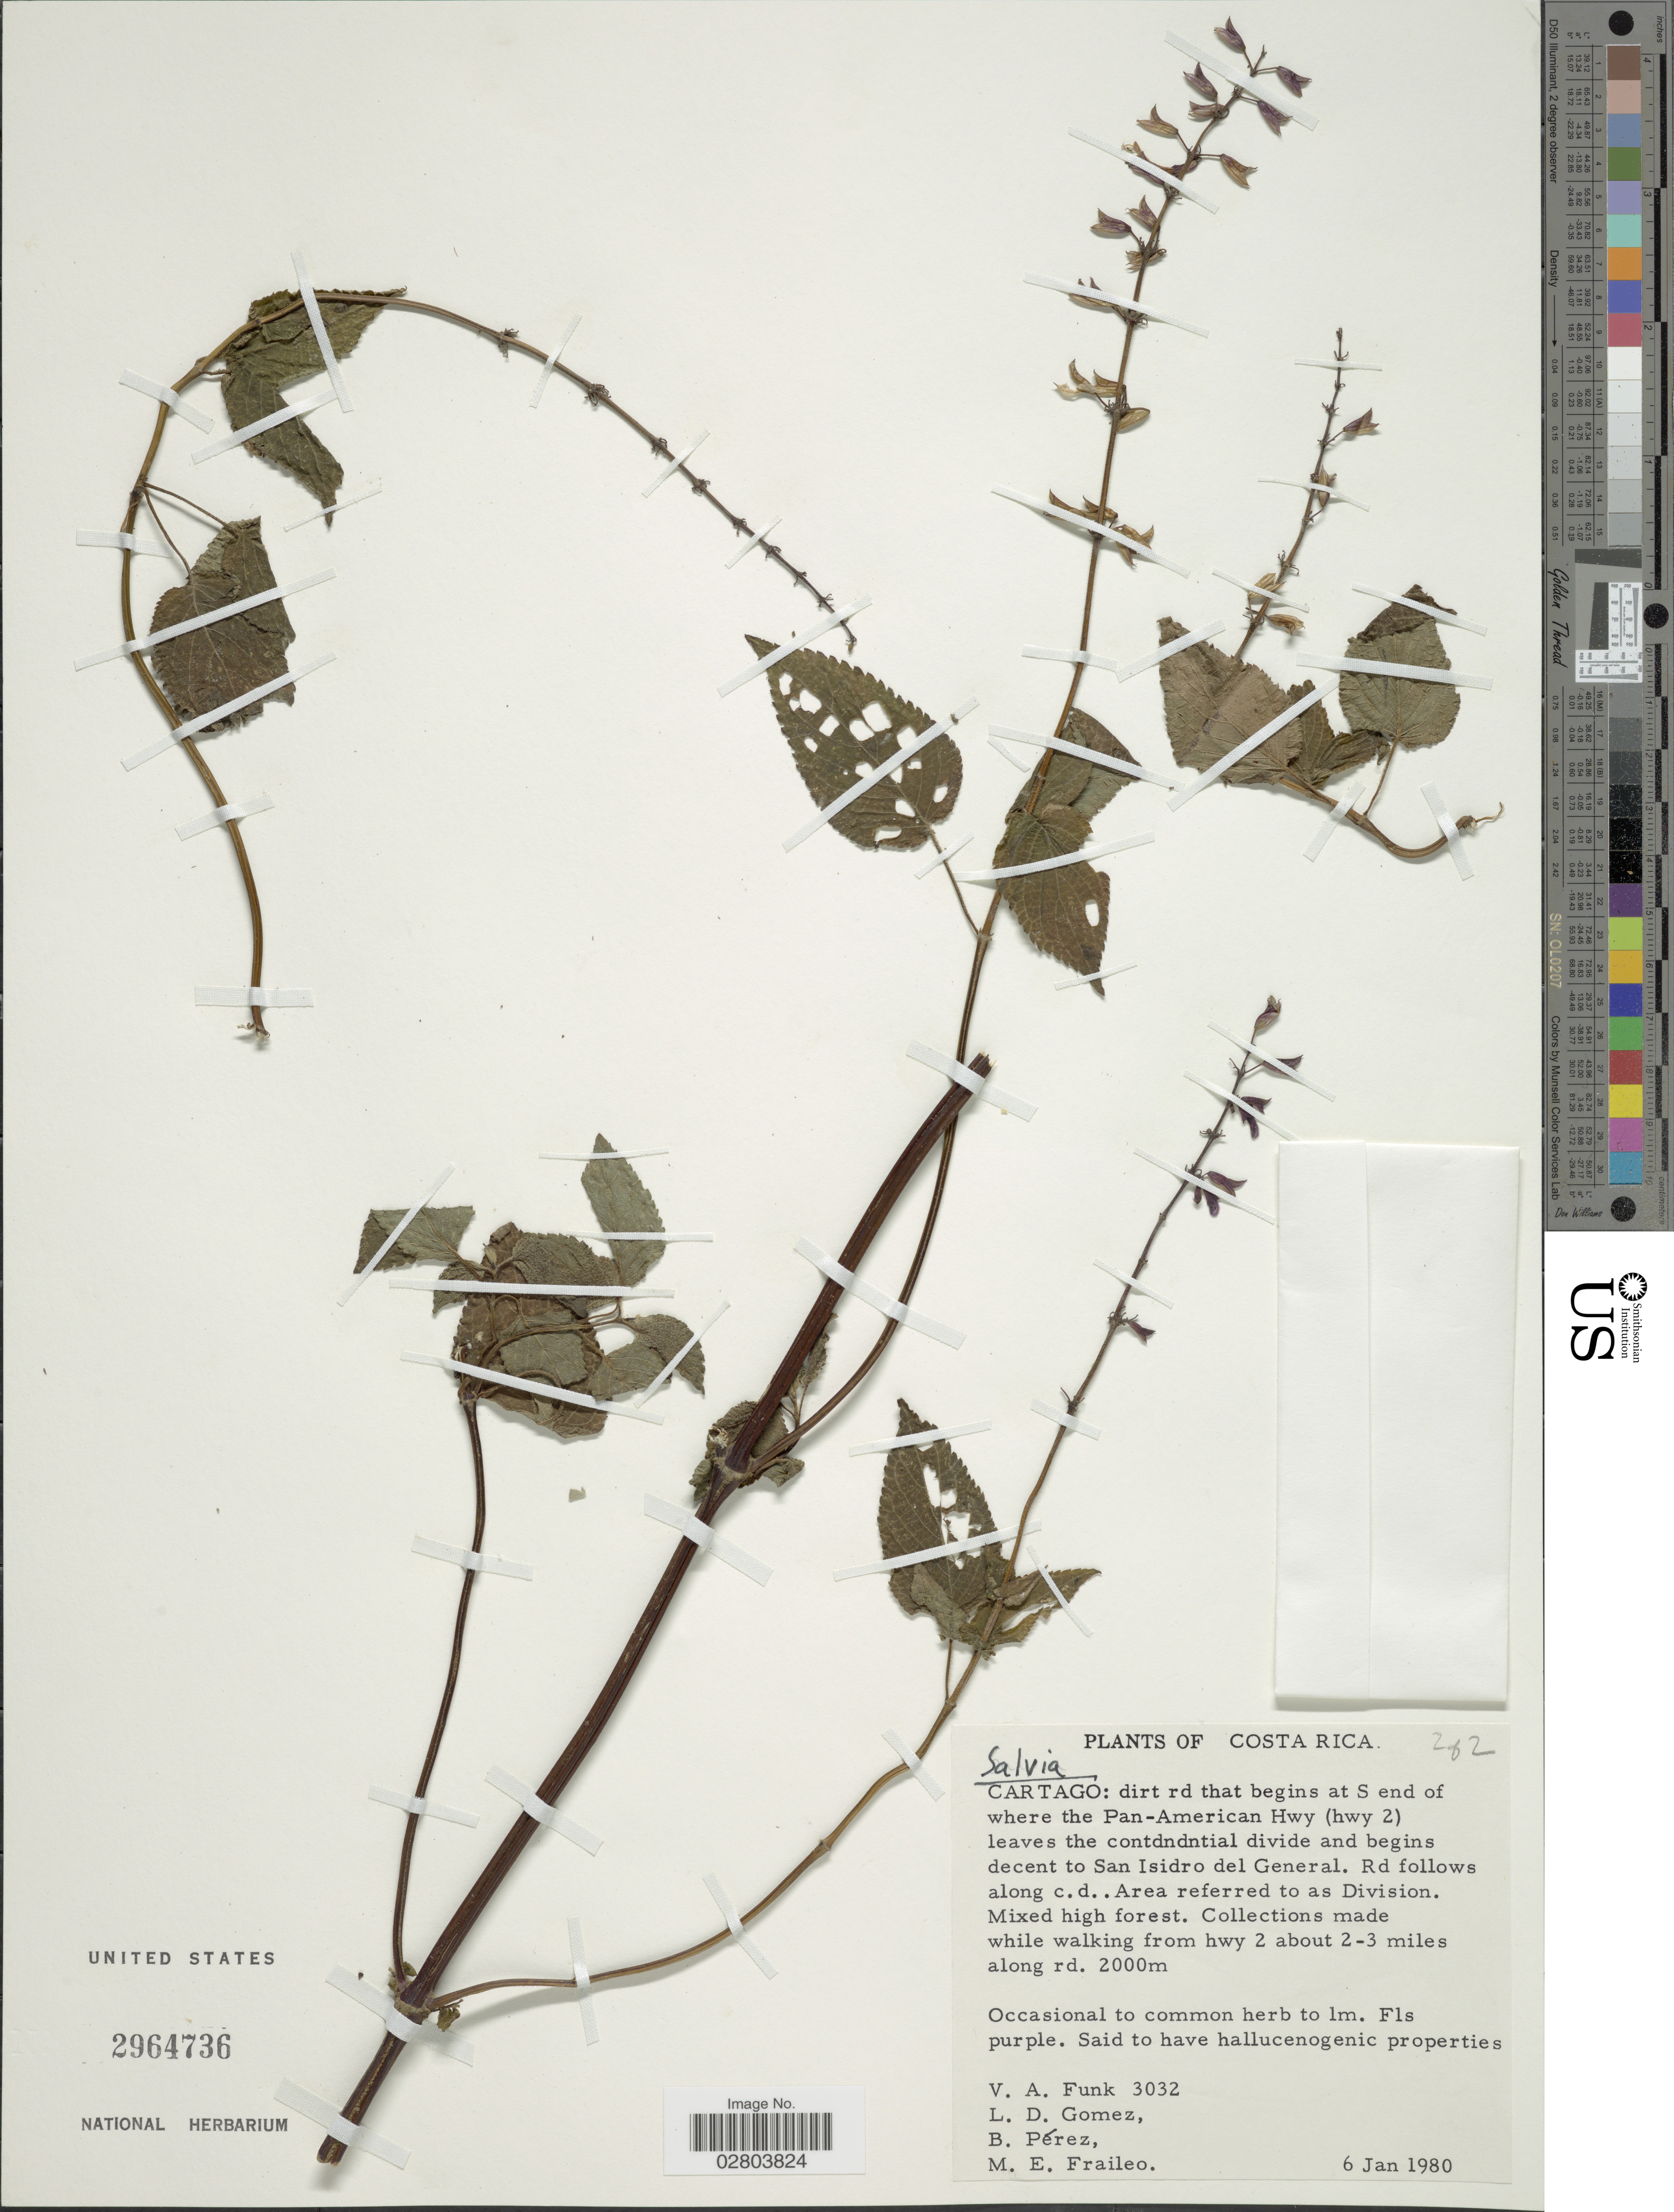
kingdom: Plantae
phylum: Tracheophyta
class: Magnoliopsida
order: Lamiales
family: Lamiaceae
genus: Salvia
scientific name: Salvia sp.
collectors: V. Funk, L. Gomez, B. Pérez & M. Fraileo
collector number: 3032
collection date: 1980-01-06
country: Costa Rica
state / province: Cartago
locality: Cartago: dirt rd that begins at S end of where the Pan-American Hwy (hwy 2) leaves the contdndntial divide and begins decent to San Isidro del General. Rd follows along c.d. Area referred to as Division. Collections made while walking from hwy 2 about 2-3 miles along rd.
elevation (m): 2000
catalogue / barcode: US 2964736